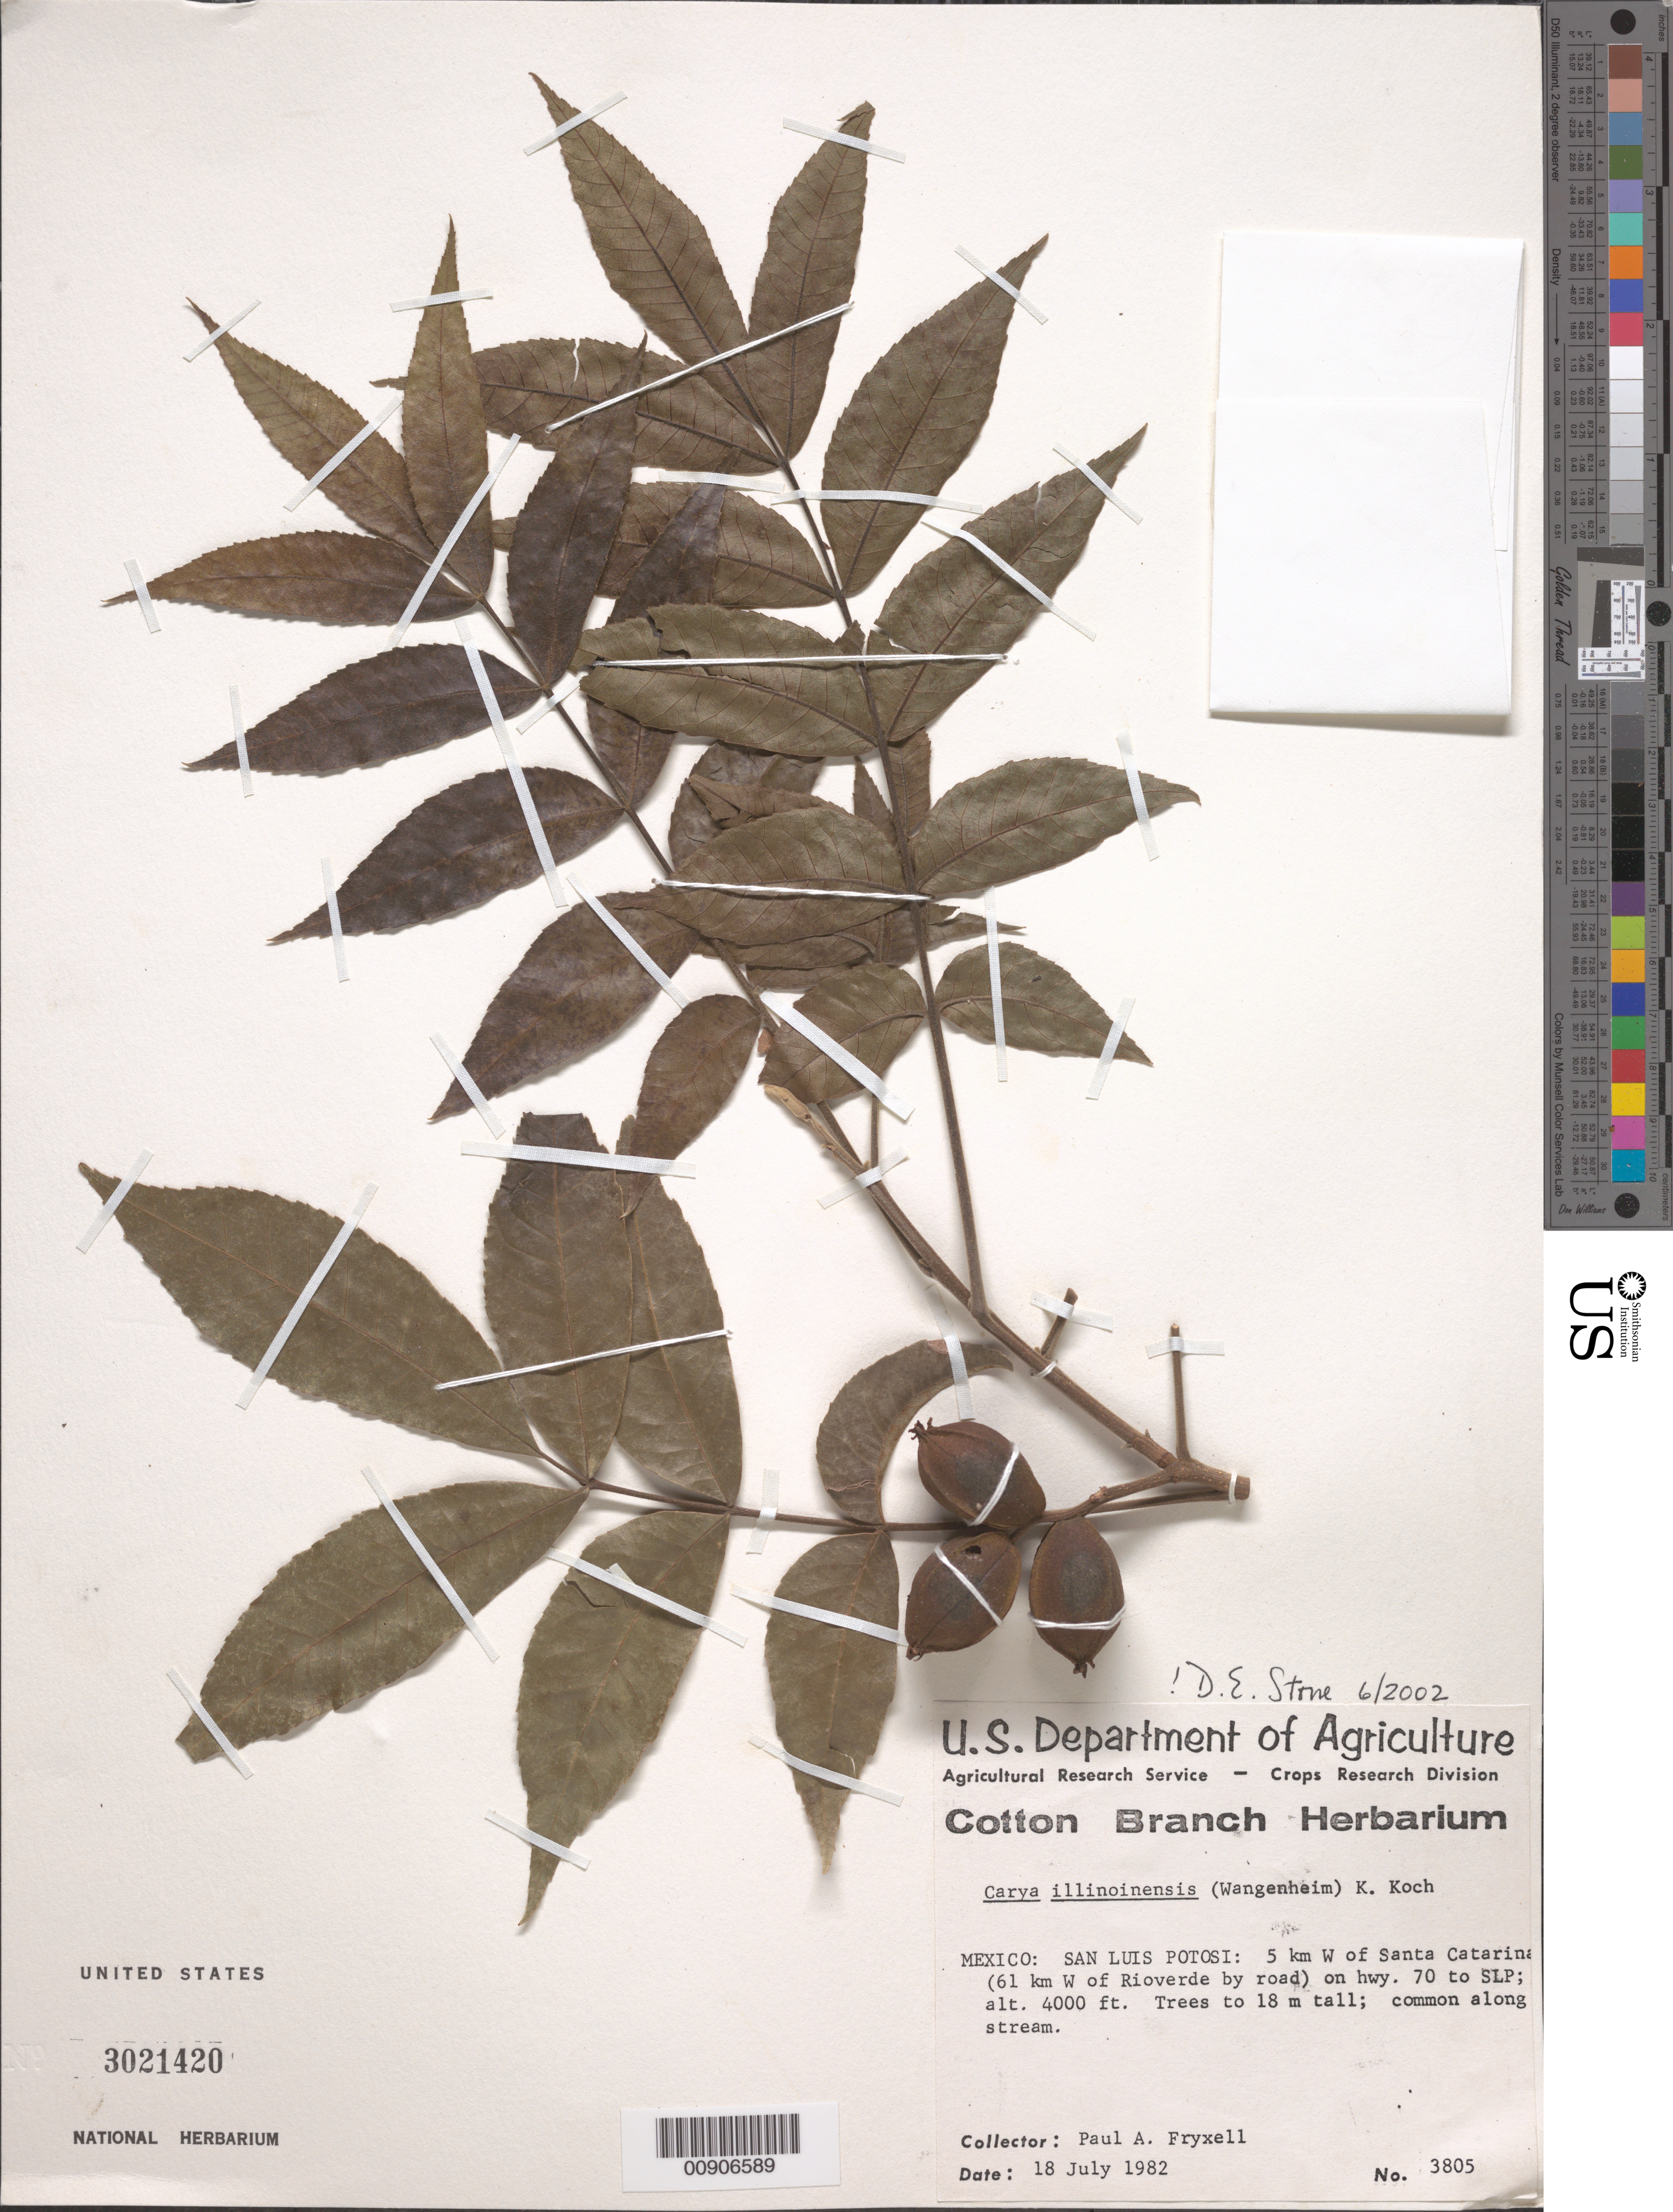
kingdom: Plantae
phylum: Tracheophyta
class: Magnoliopsida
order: Fagales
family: Juglandaceae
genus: Carya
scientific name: Carya illinoinensis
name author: (Wangenh.) K. Koch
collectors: P. A. Fryxell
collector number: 3805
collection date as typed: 18 Jul 1982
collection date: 1982-07-18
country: Mexico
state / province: San Luis Potosí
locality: San Luis Potosí: 5 km W of Santa Catarina (61 km W of Río Verde by road) on hwy. 70 to San Luis Potosí.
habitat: Common along stream.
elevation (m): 1219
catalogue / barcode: US 3021420